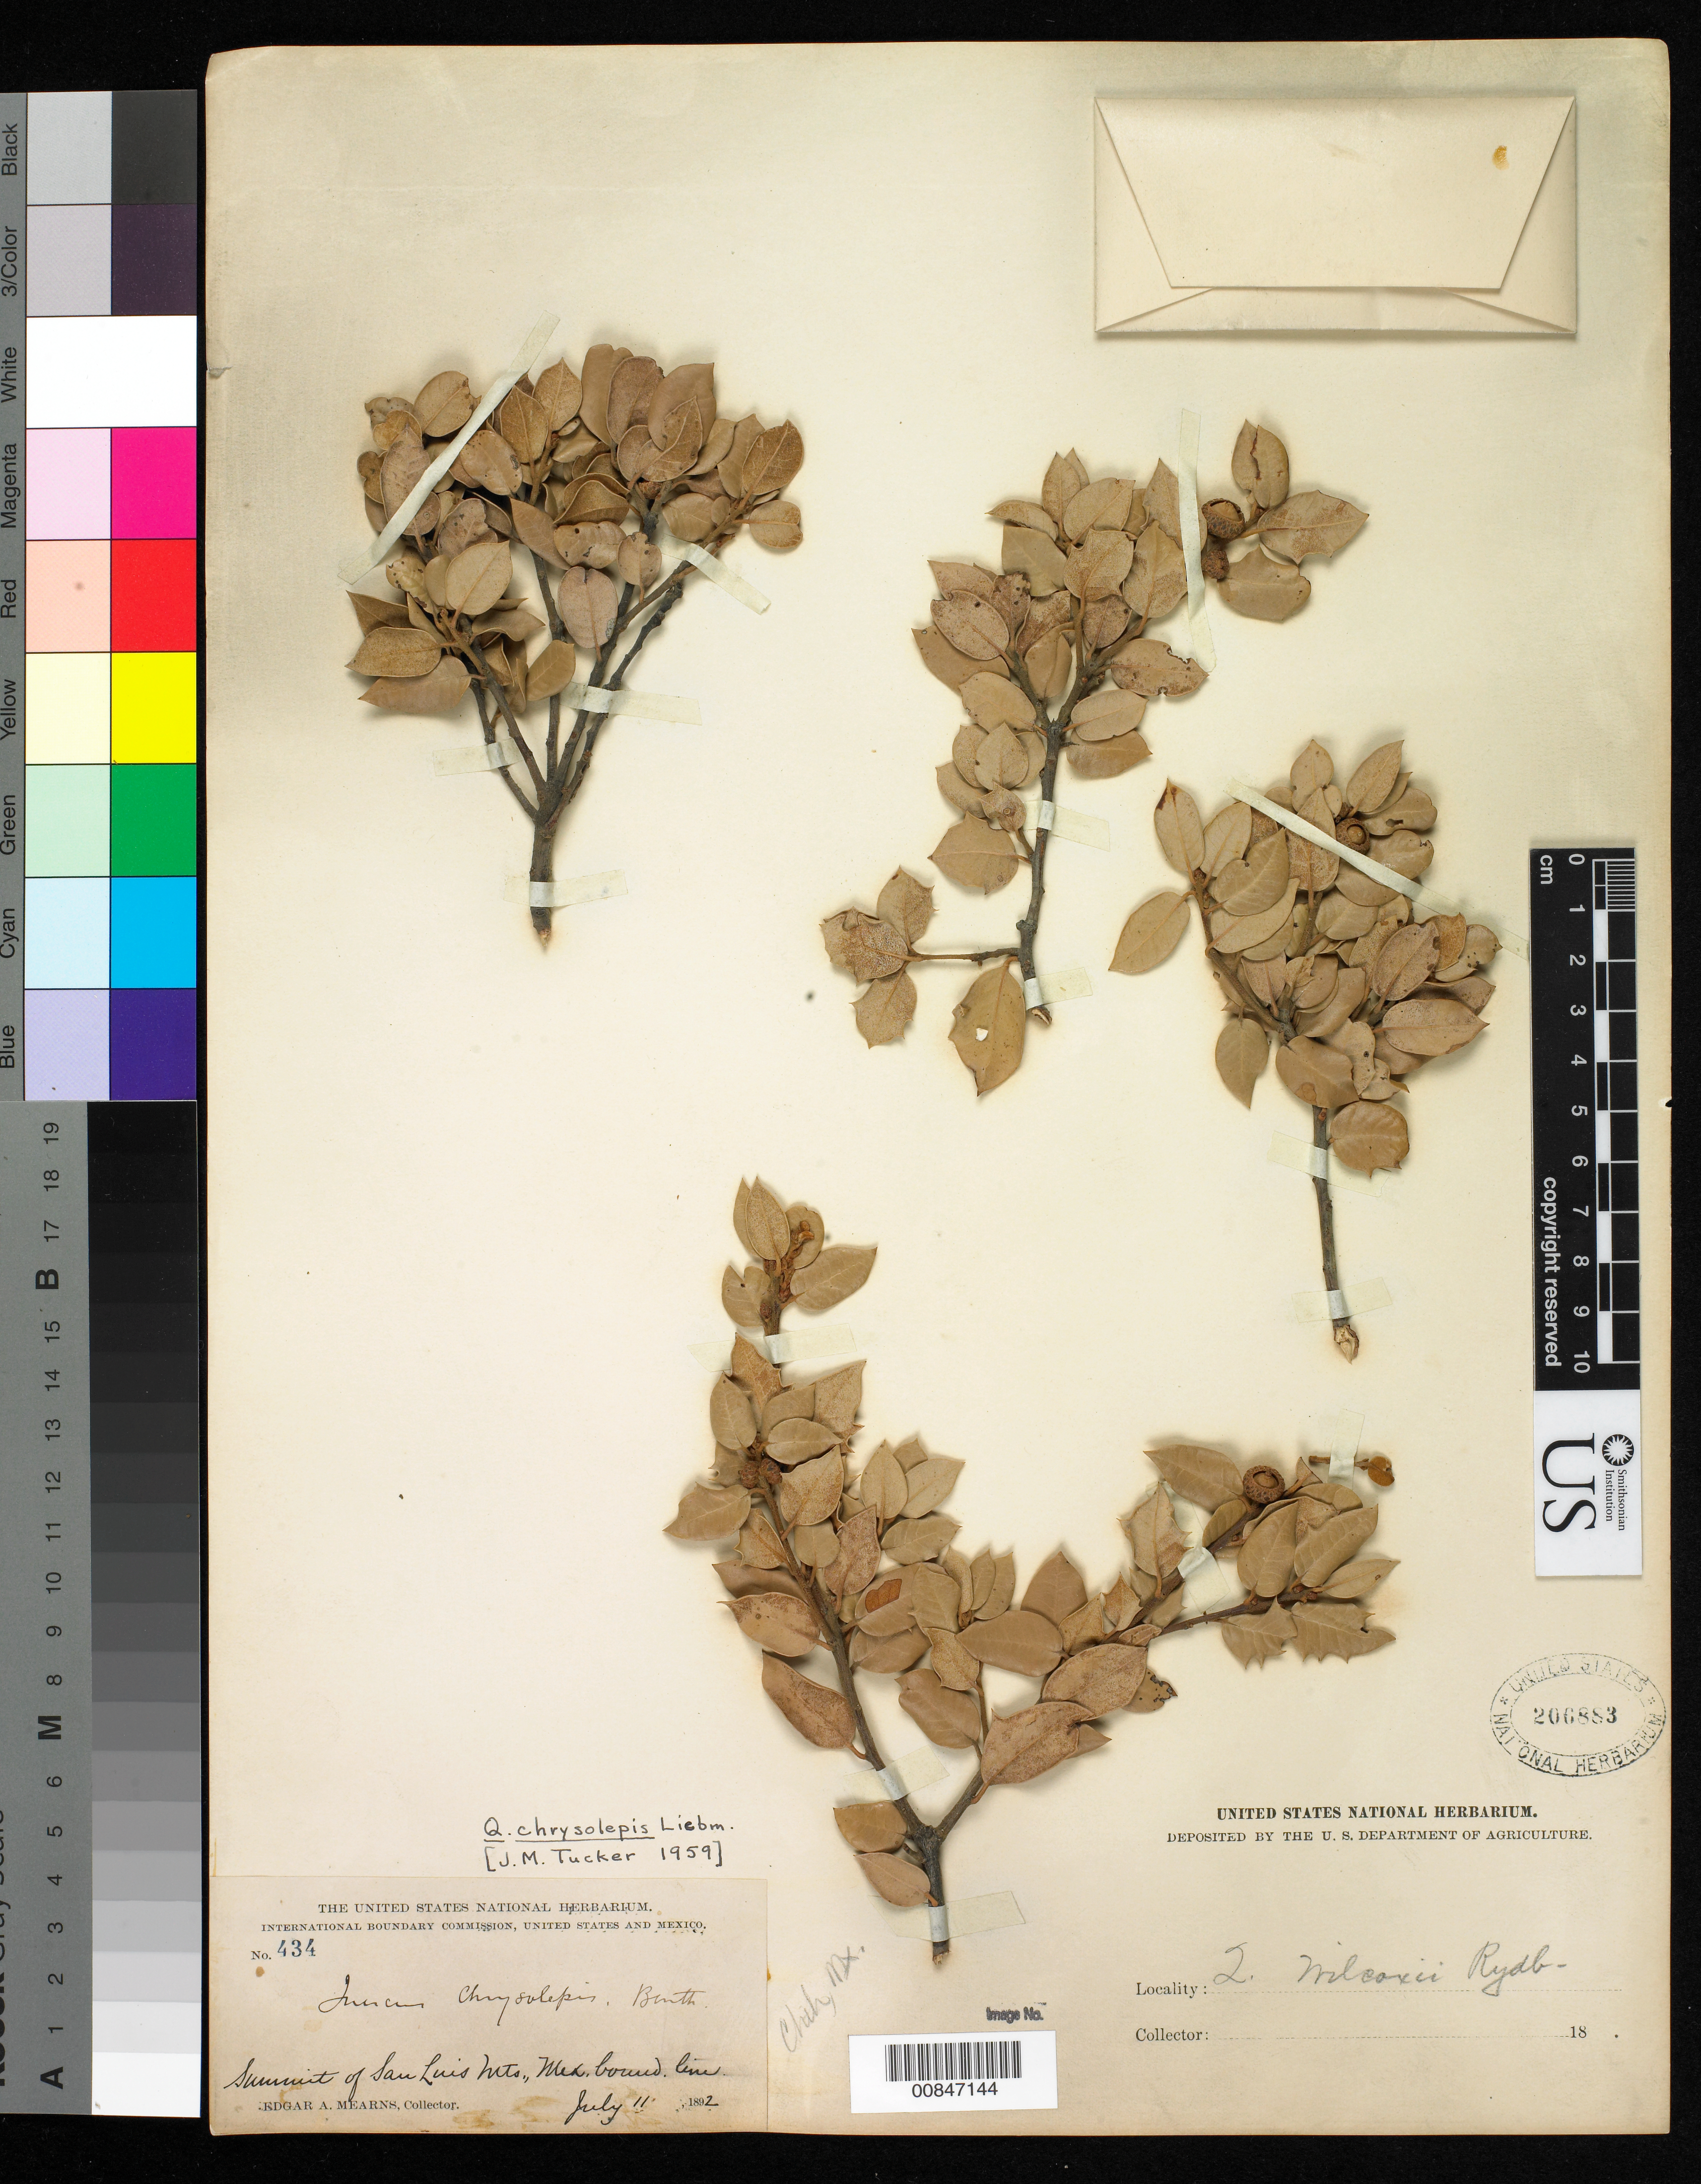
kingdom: Plantae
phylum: Tracheophyta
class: Magnoliopsida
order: Fagales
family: Fagaceae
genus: Quercus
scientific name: Quercus chrysolepis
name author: Liebm.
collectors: E. A. Mearns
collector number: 434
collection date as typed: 11 Jul 1892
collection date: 1892-07-11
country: Mexico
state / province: Chihuahua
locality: Summit of San Luis Mts., Mexican boundary line.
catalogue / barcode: US 206883